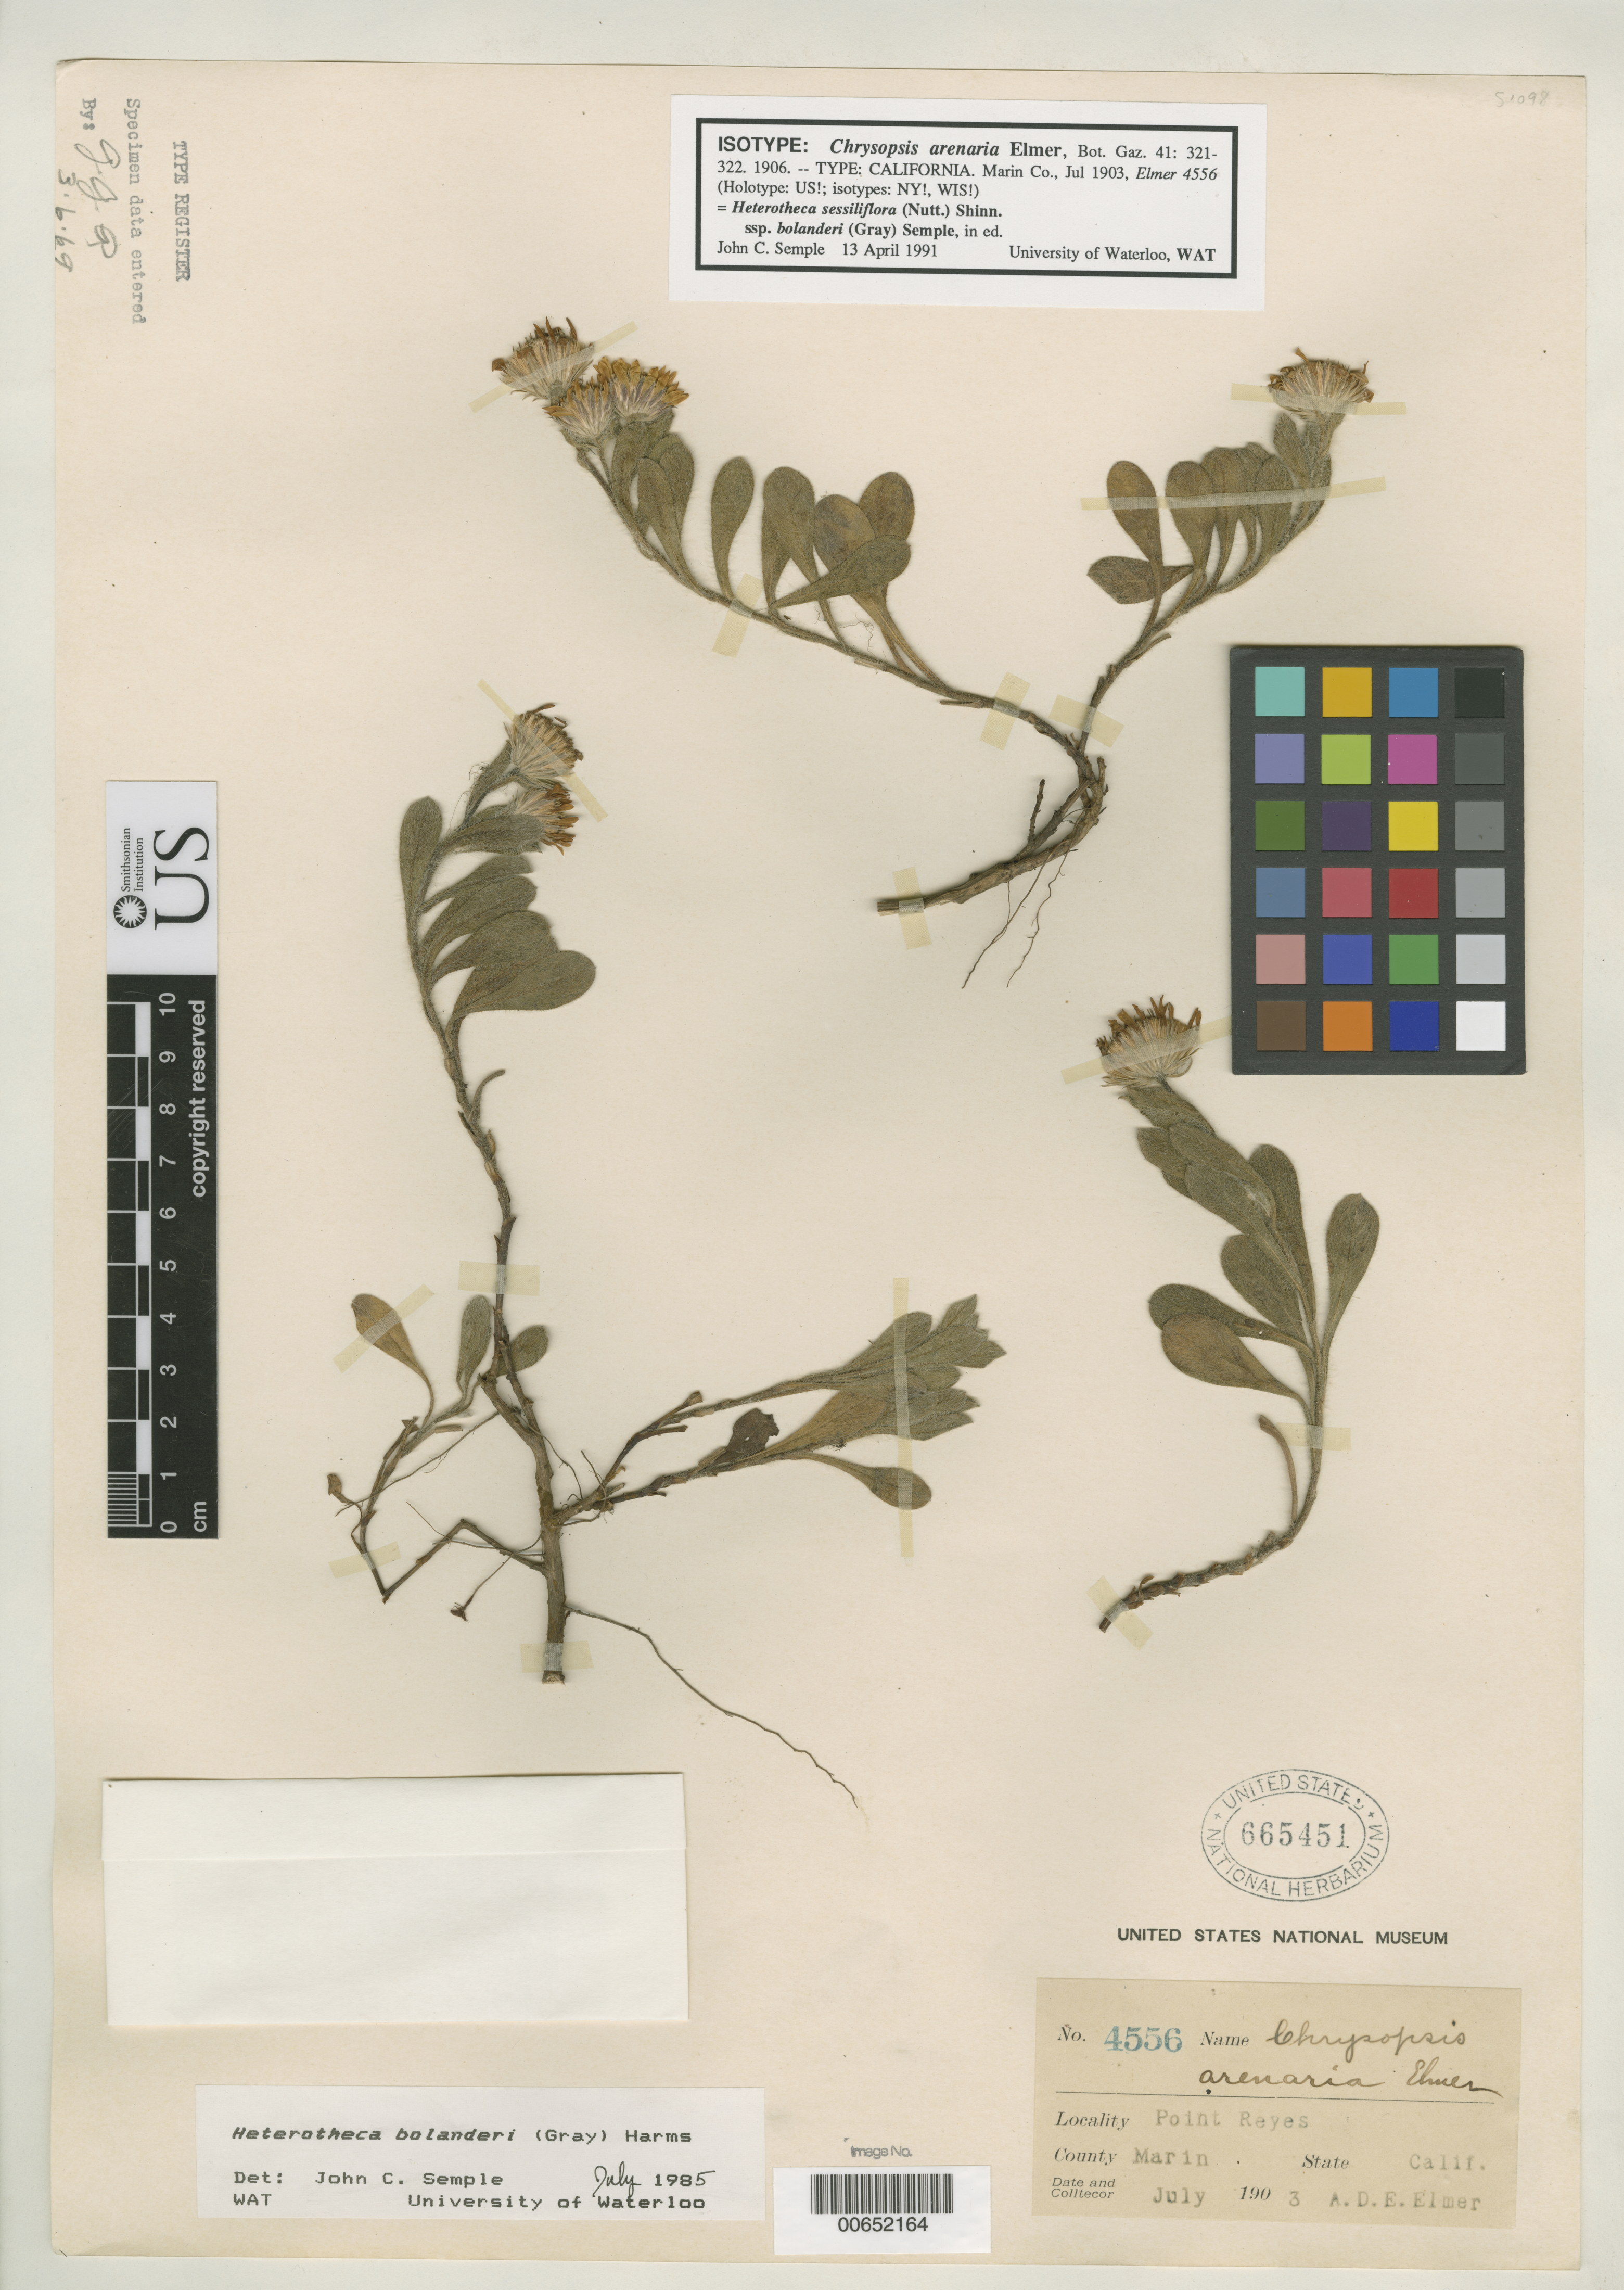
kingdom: Plantae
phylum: Tracheophyta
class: Magnoliopsida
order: Asterales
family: Asteraceae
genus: Chrysopsis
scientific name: Chrysopsis arenaria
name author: Elmer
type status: Type Material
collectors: A. D. E. Elmer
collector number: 4556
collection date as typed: Jul 1903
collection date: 1903-07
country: United States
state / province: California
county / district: Marin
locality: Point Reyes.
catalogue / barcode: US 665451